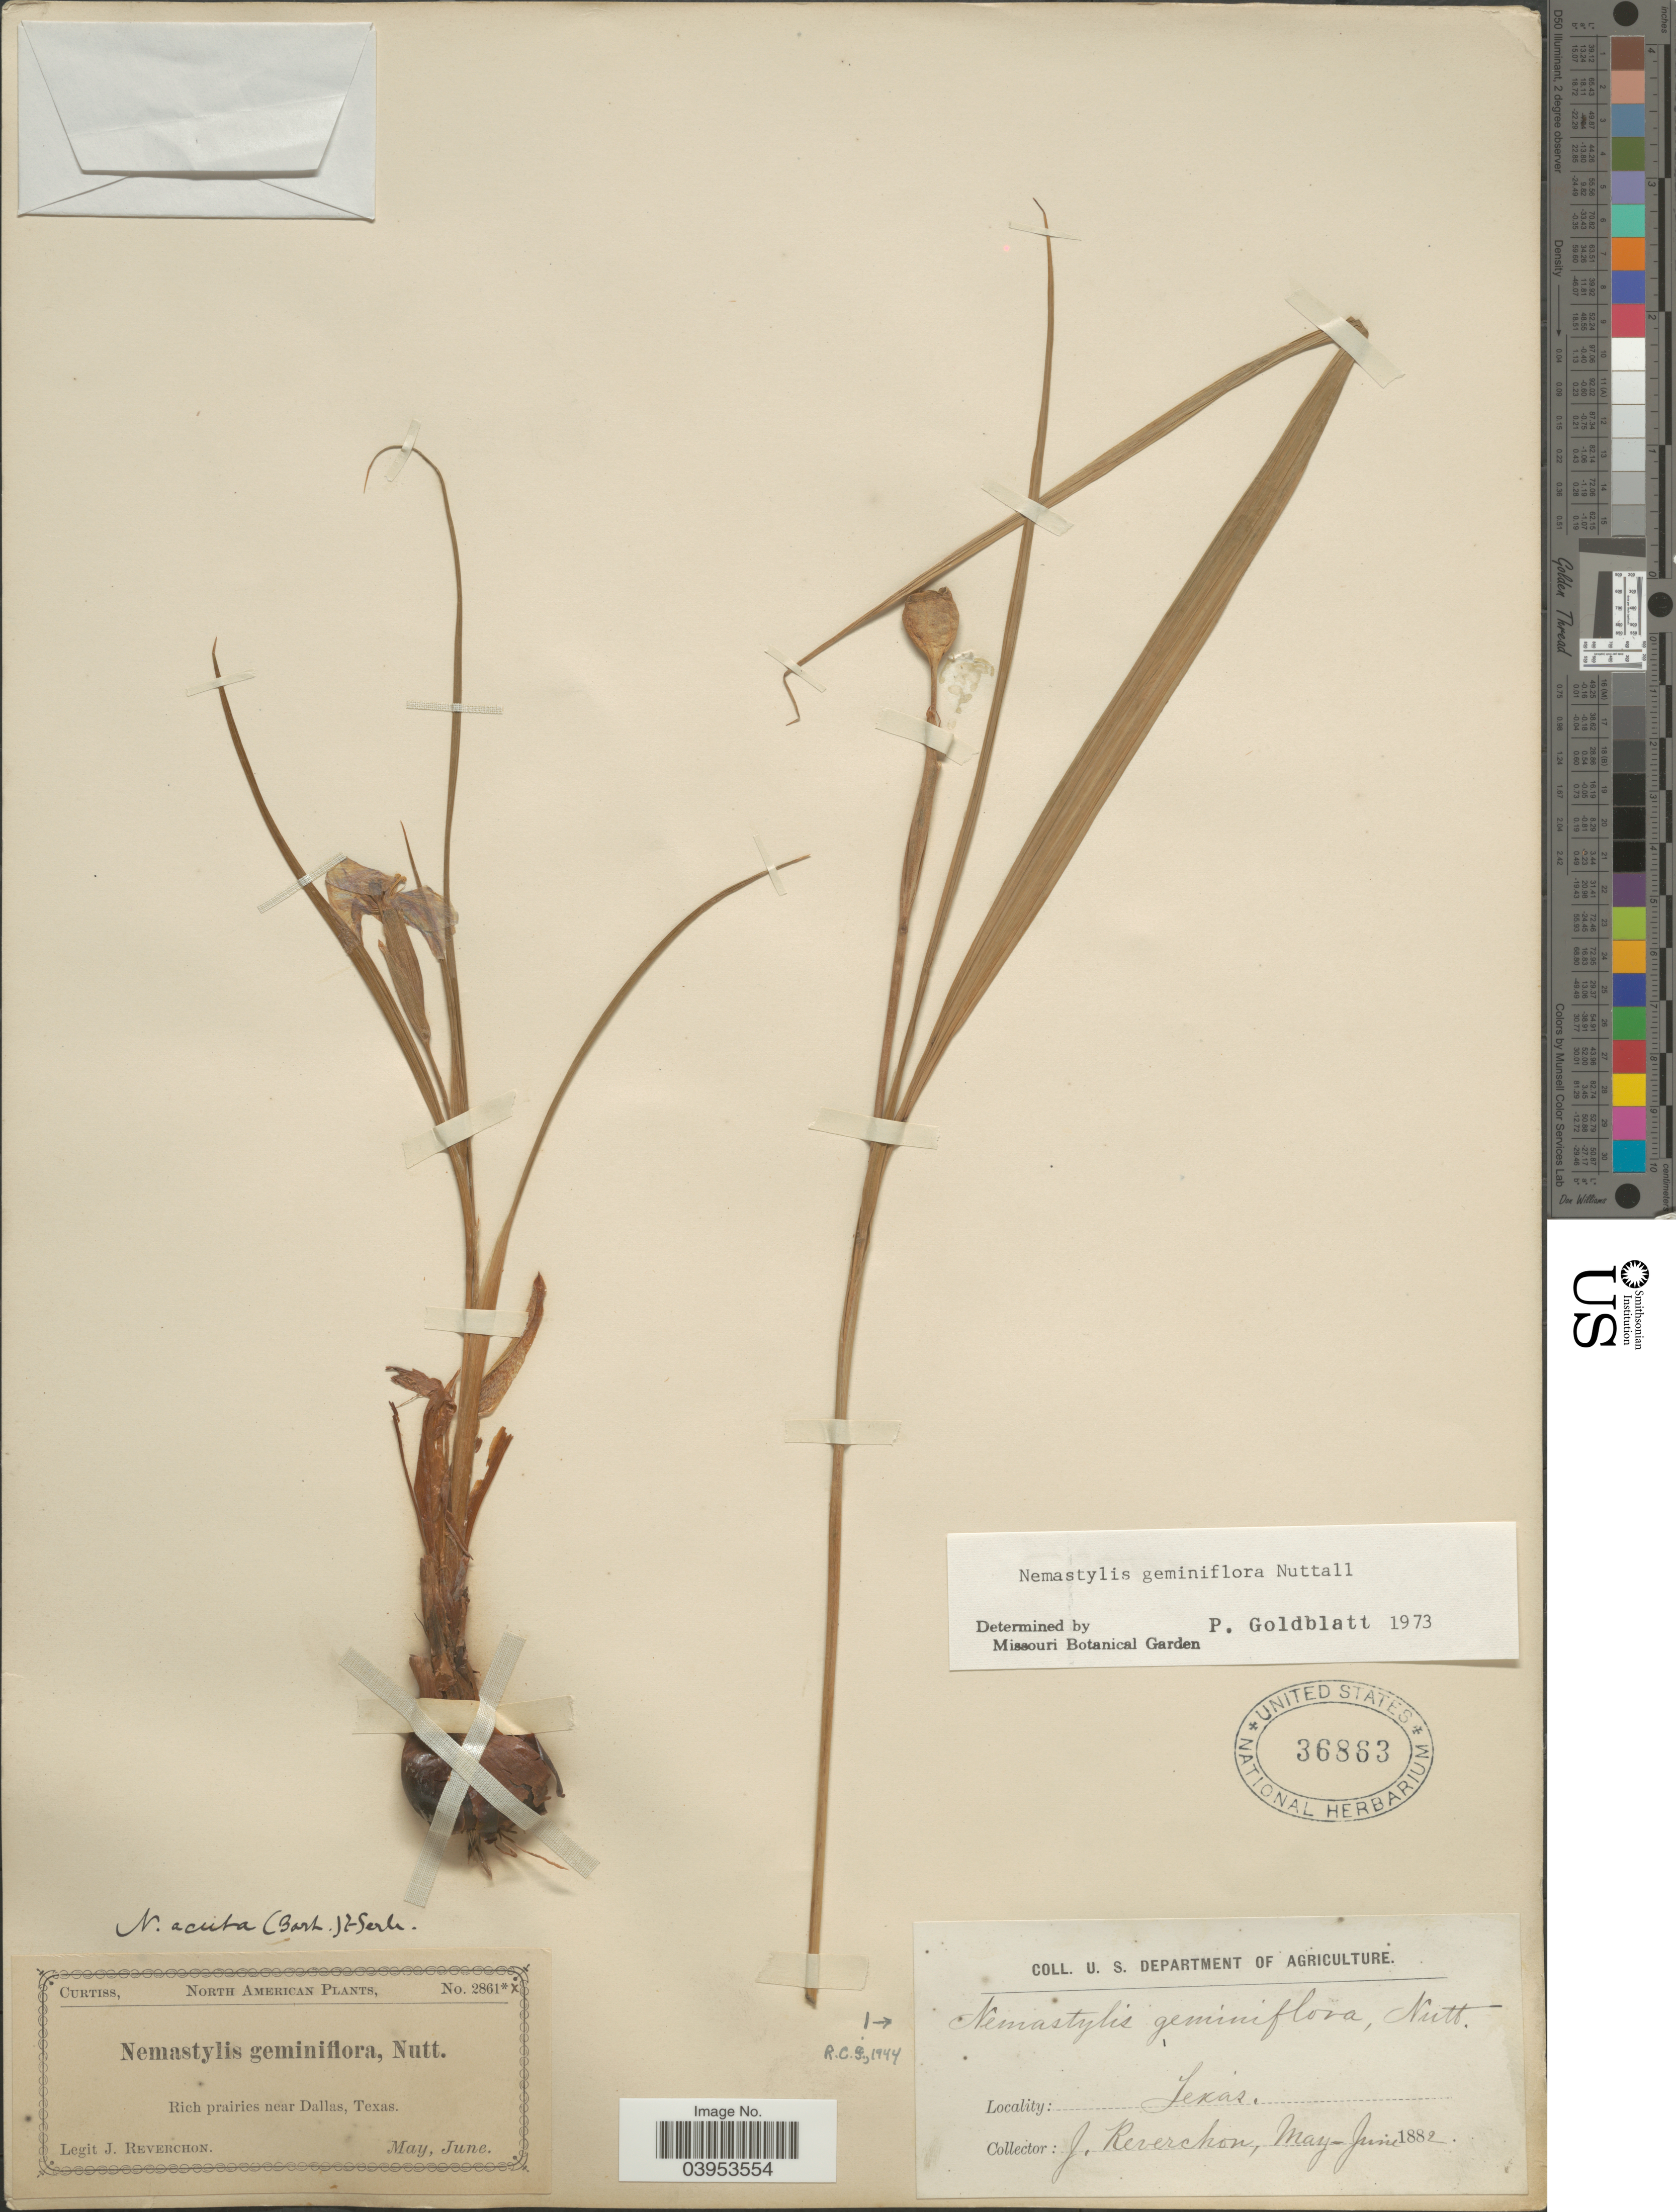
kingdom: Plantae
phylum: Tracheophyta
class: Liliopsida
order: Asparagales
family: Iridaceae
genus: Nemastylis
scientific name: Nemastylis geminiflora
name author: Nutt.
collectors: J. Reverchon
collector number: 2861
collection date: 1882-05/1882-06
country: United States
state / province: Texas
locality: Near Dallas.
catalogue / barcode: US 36863